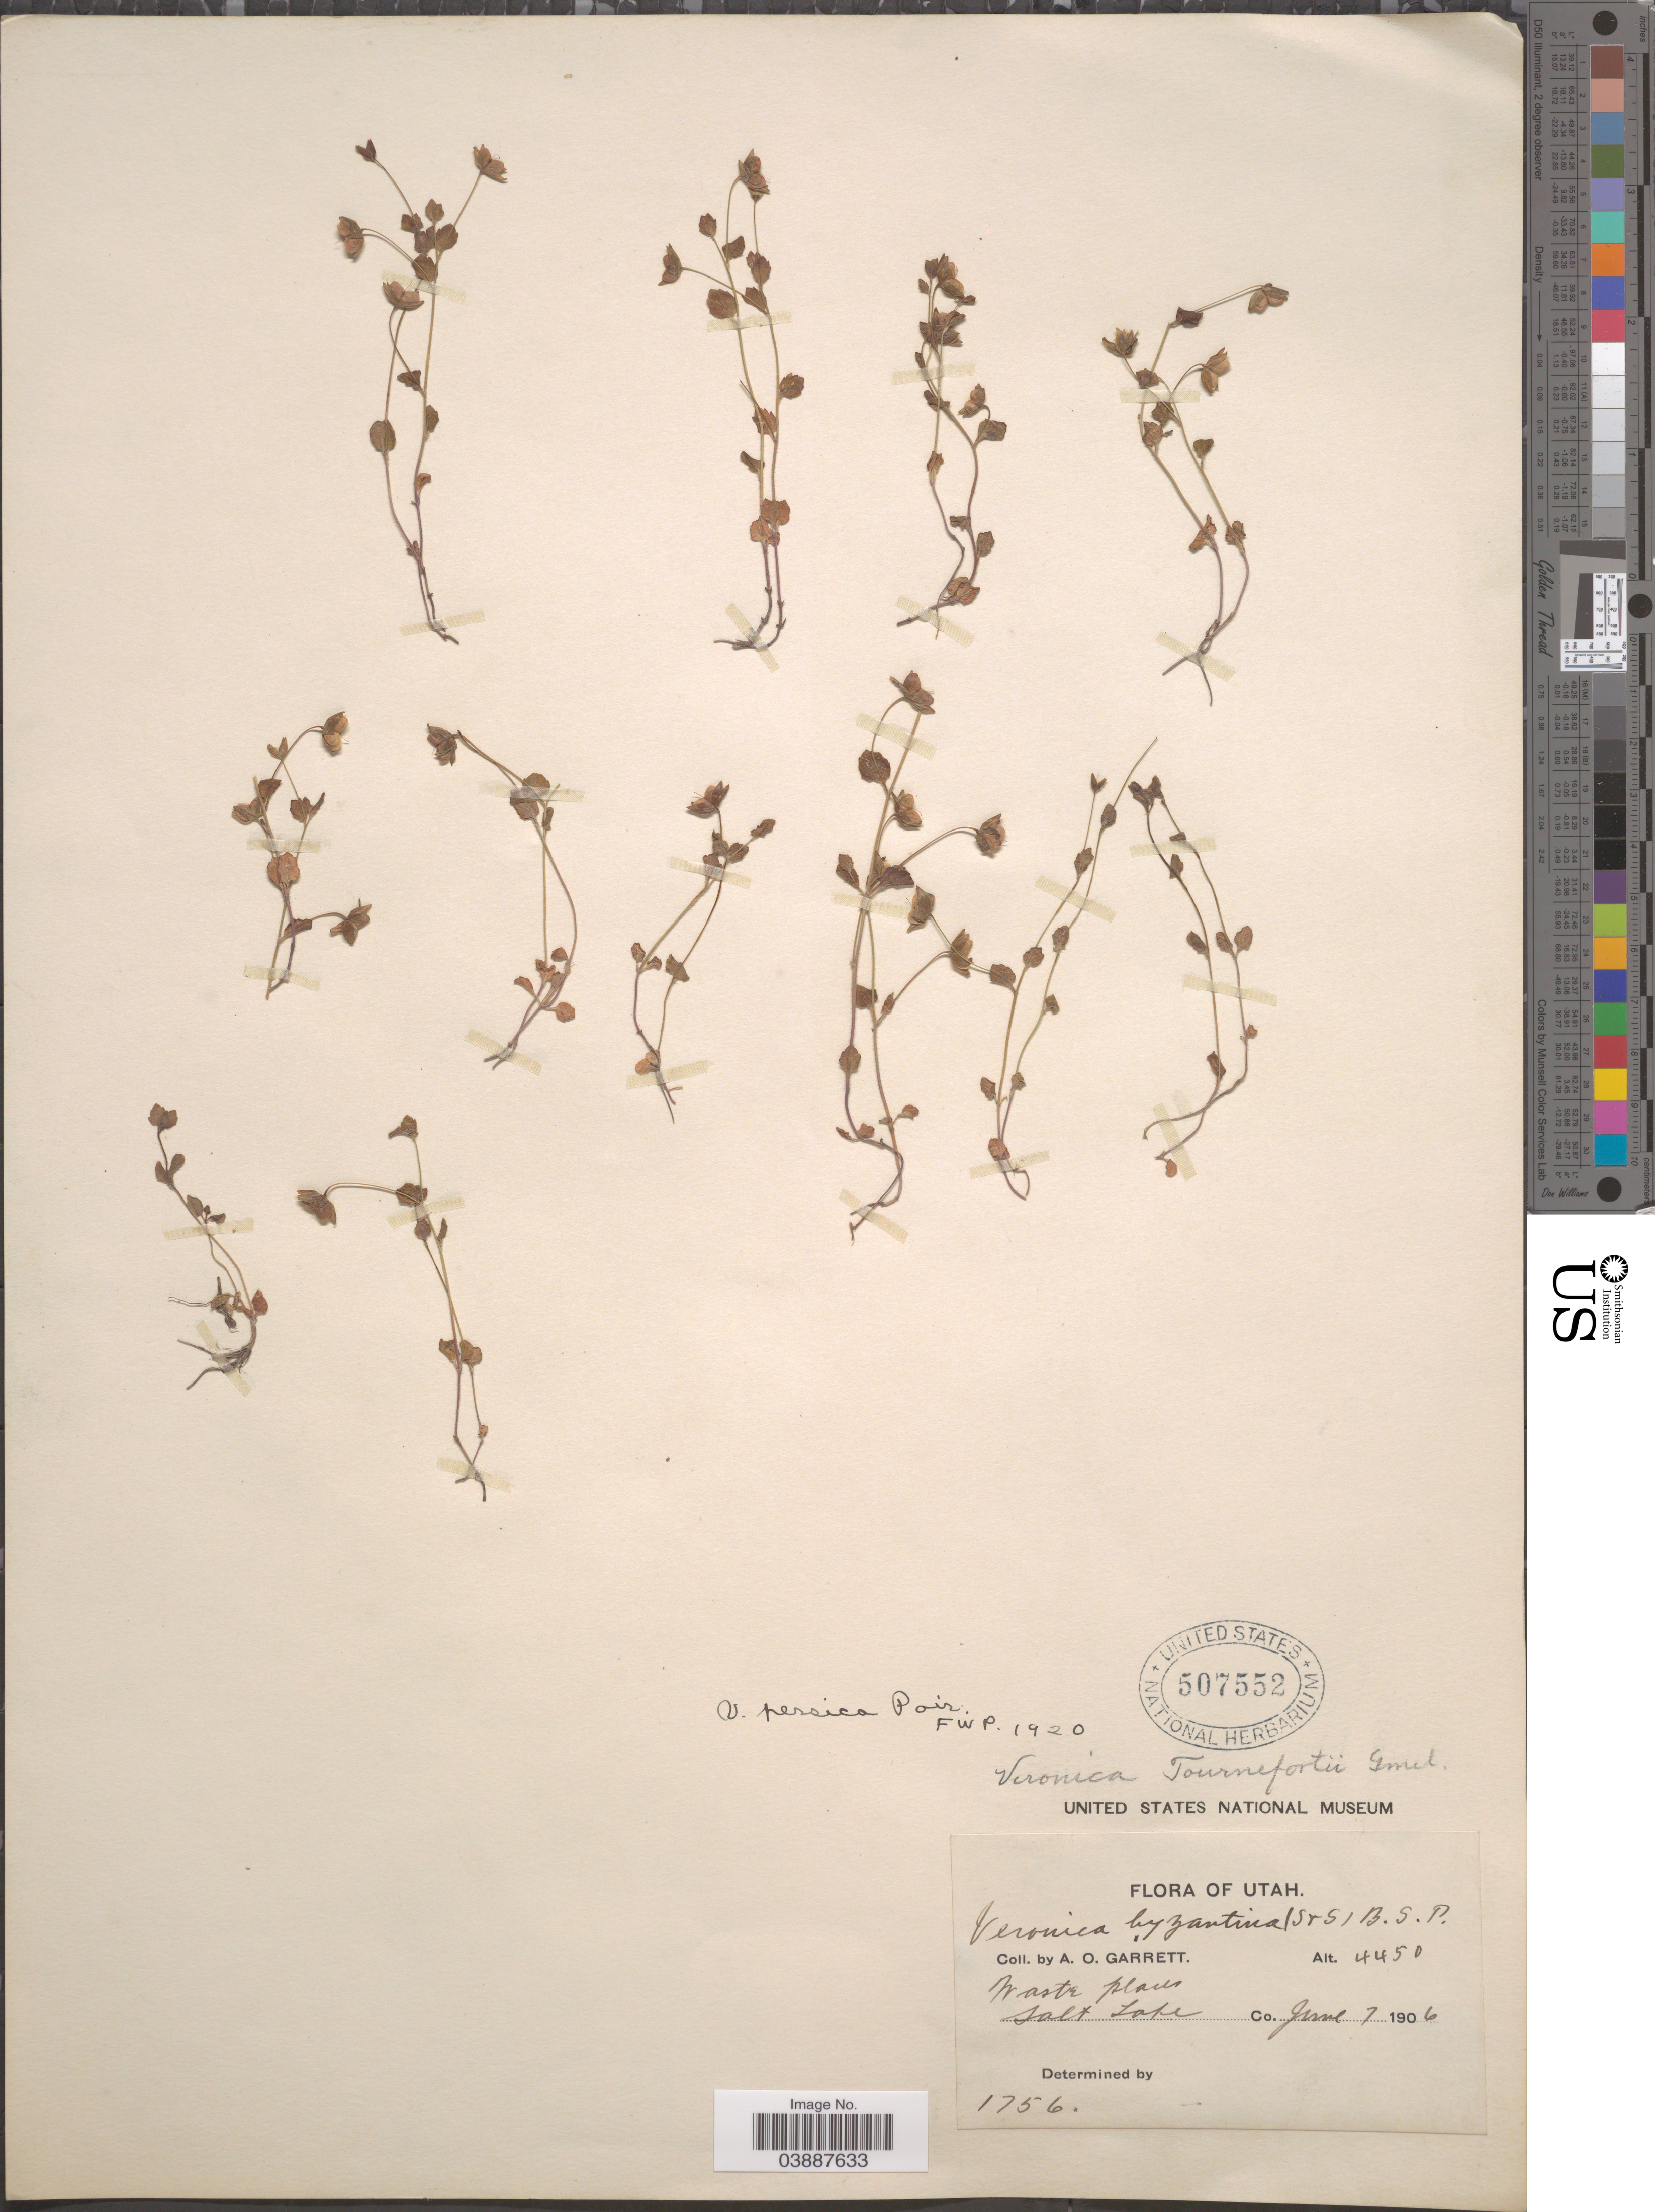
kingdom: Plantae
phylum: Tracheophyta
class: Magnoliopsida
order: Lamiales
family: Plantaginaceae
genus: Veronica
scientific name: Veronica persica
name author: Poir.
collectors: A. O. Garrett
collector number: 1756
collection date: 1906-06-07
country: United States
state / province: Utah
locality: Salt Lake Co.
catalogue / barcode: US 507552